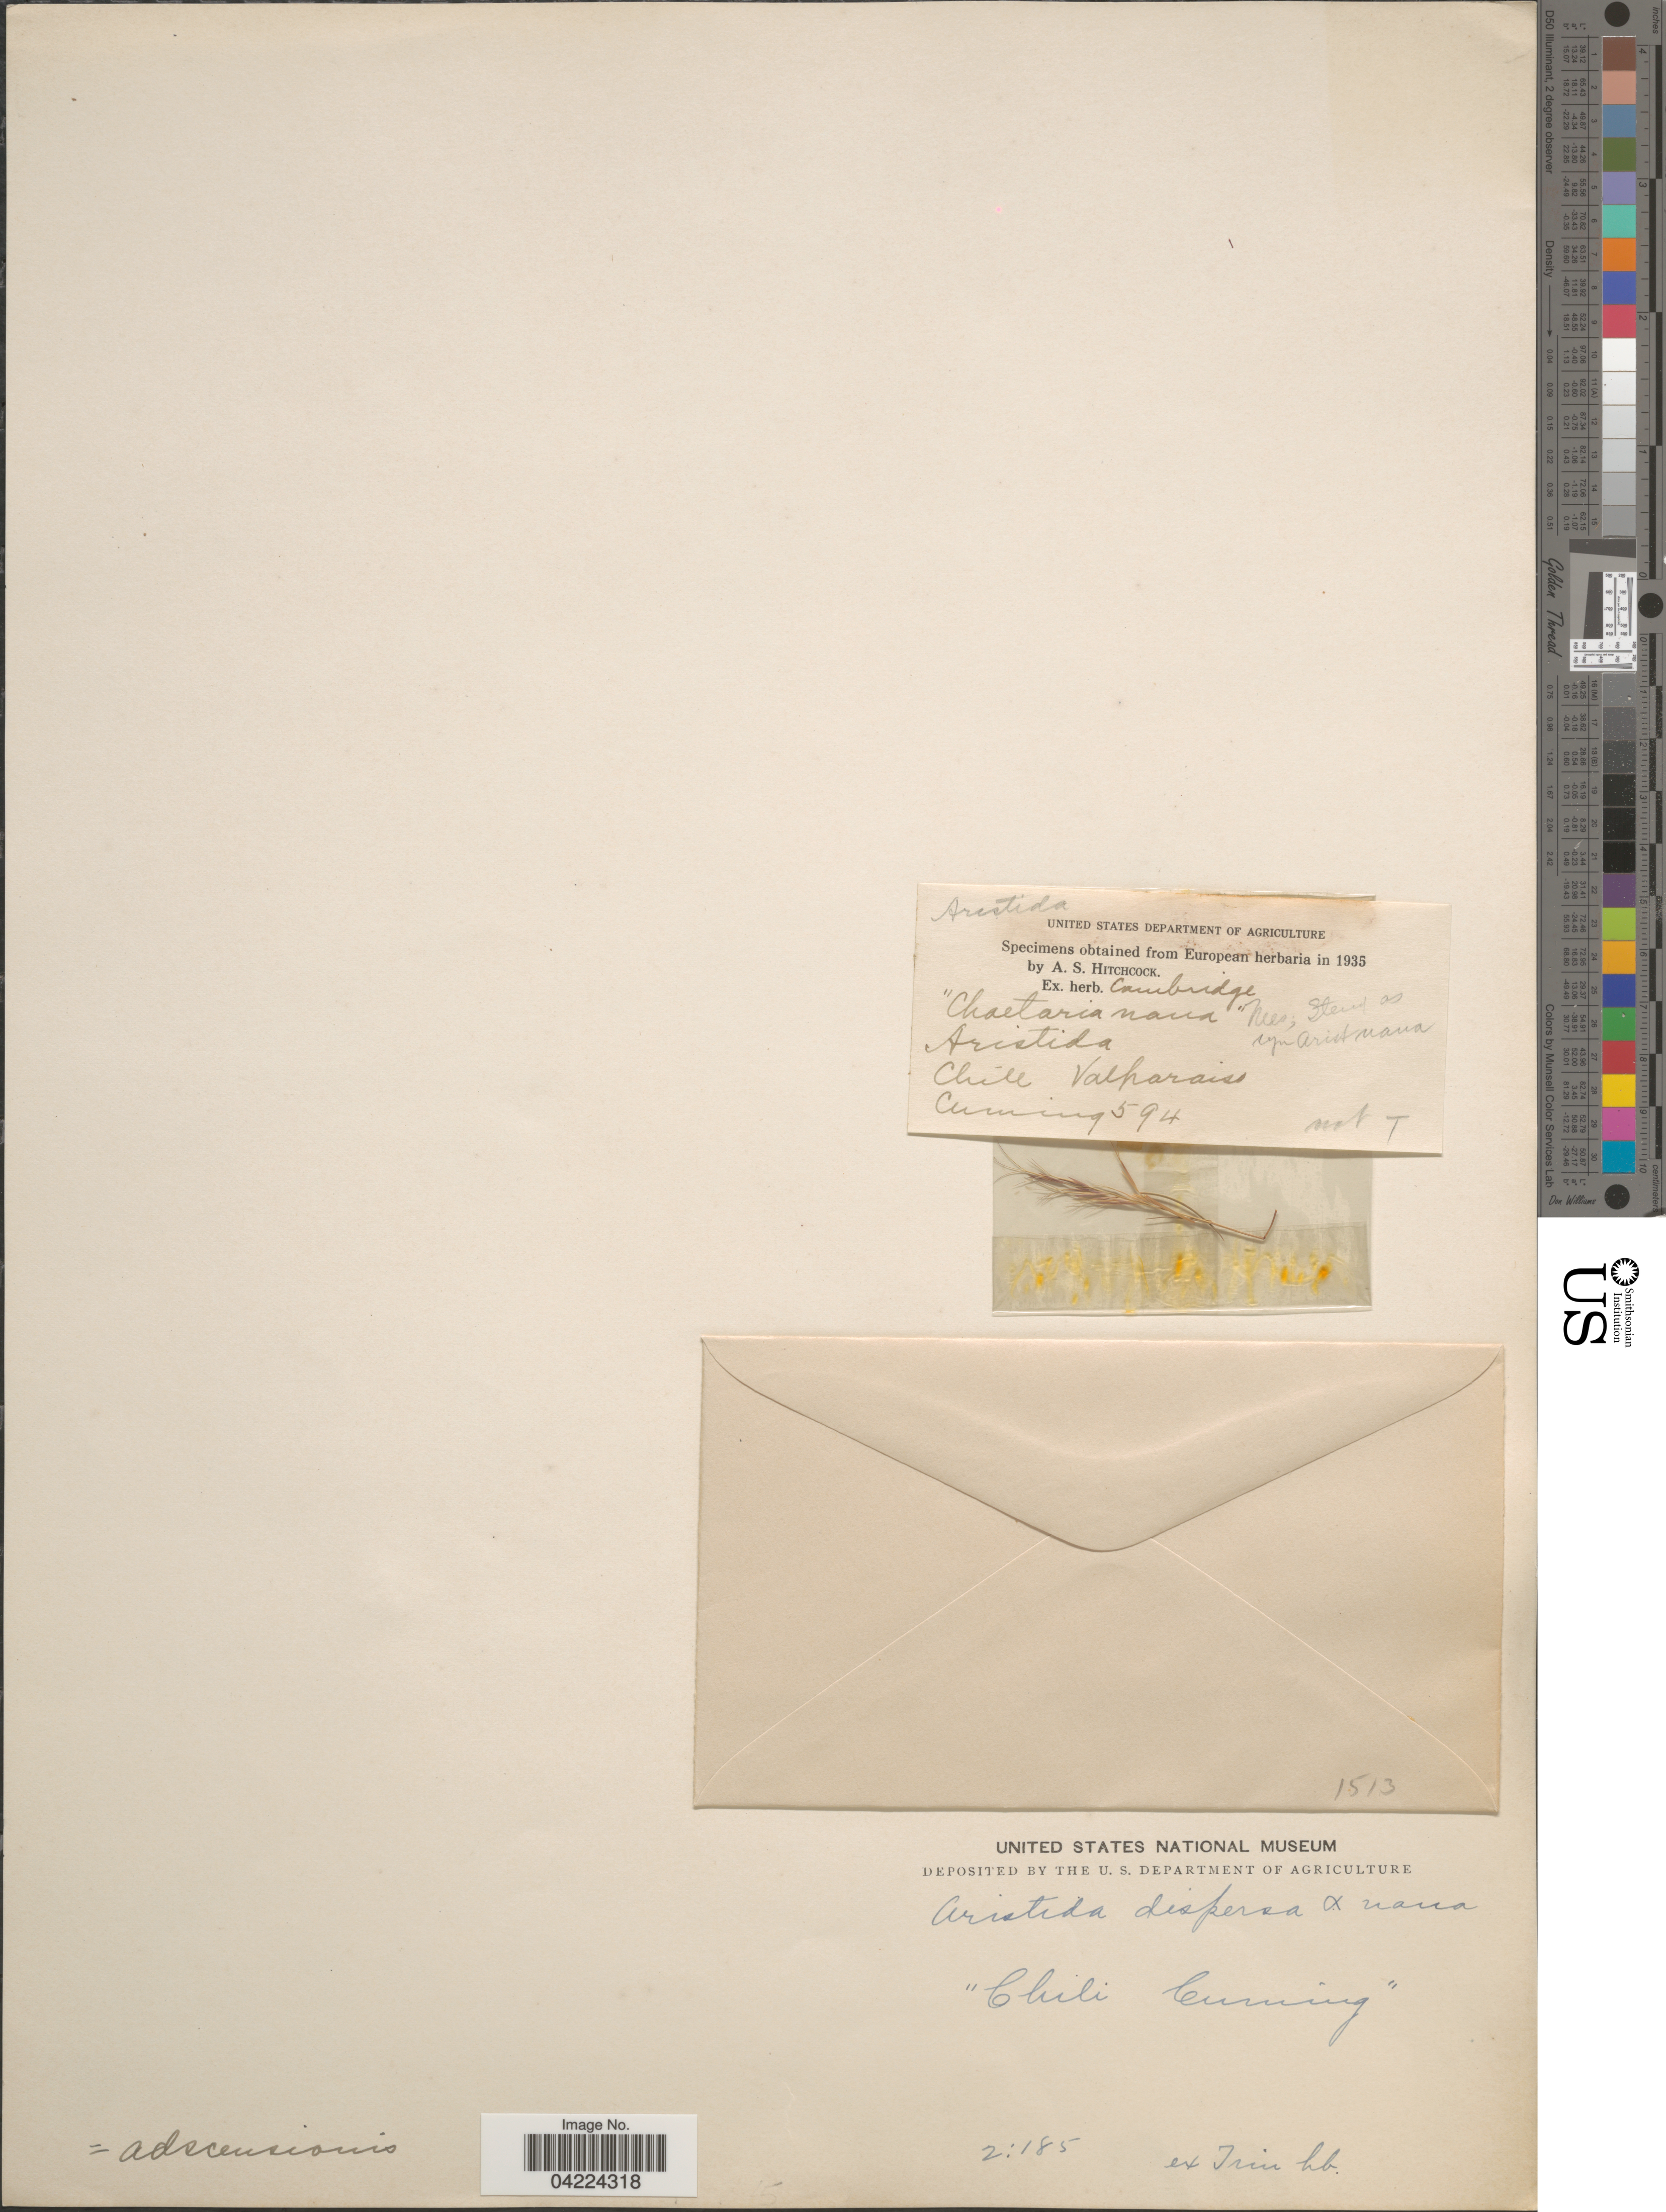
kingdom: Plantae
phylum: Tracheophyta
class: Liliopsida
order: Poales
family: Poaceae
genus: Aristida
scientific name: Aristida adscensionis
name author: L.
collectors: -. Cuming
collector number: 594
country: Chile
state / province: Valparaíso (V)